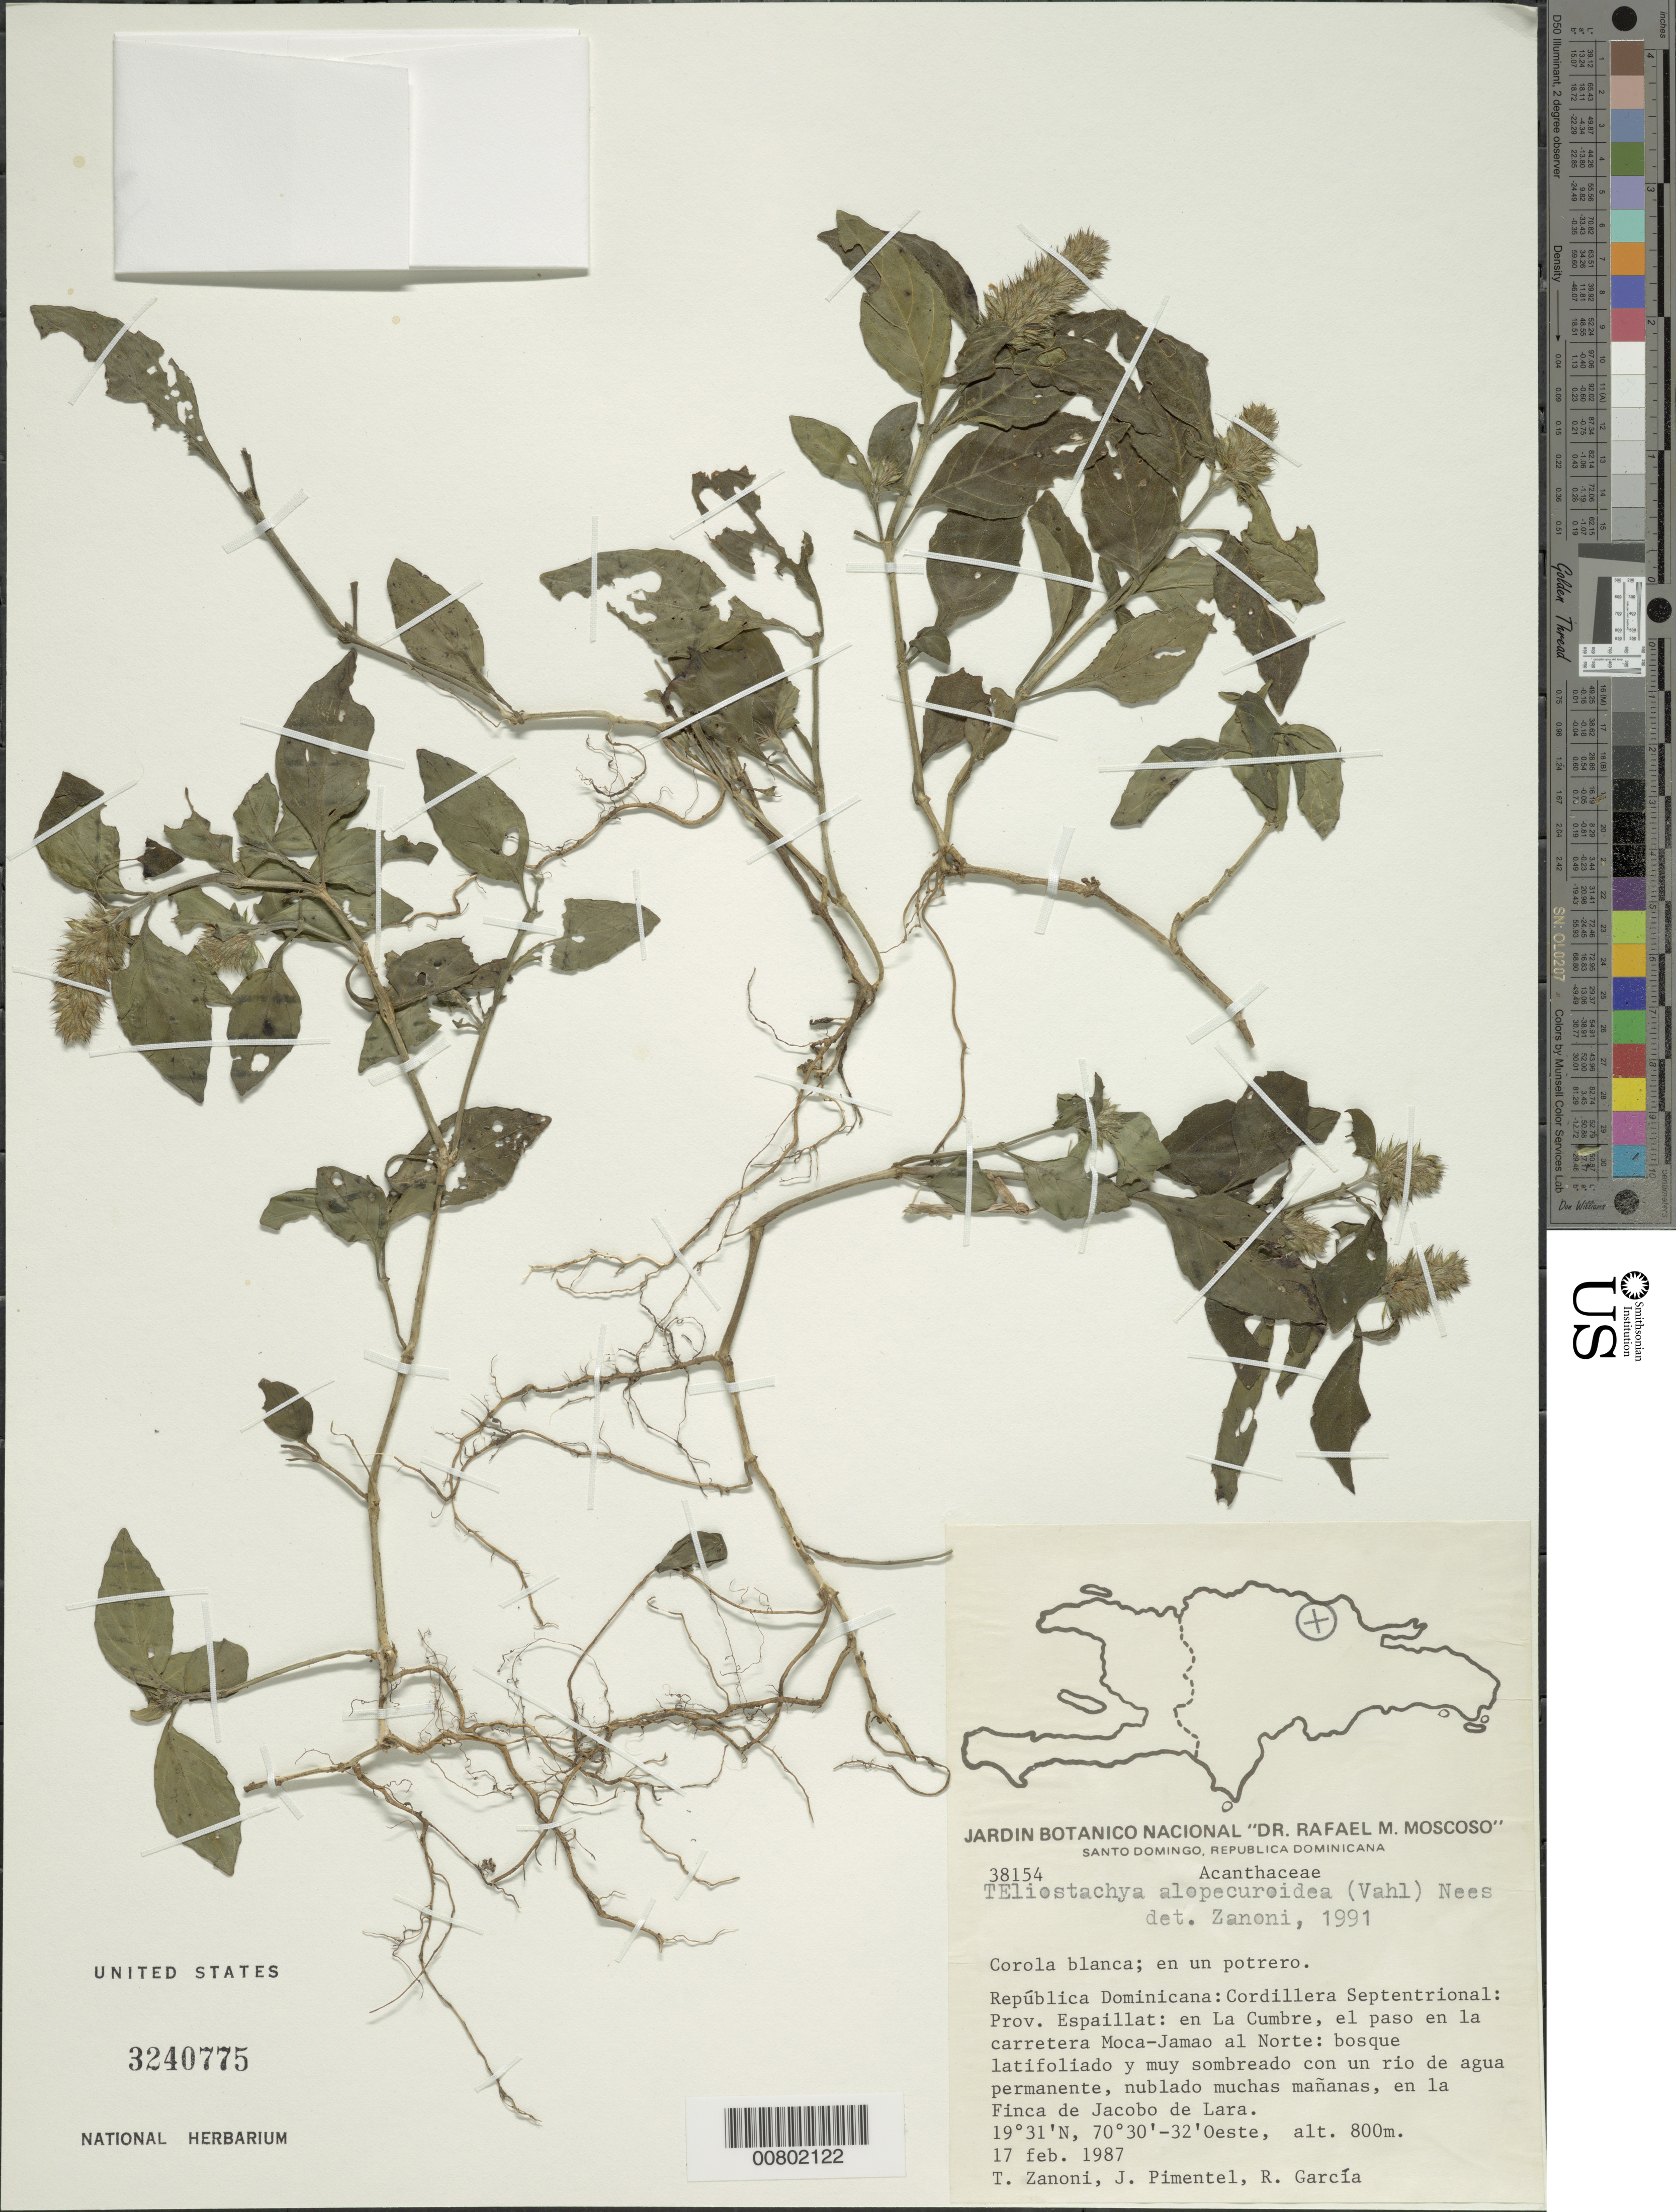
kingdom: Plantae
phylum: Tracheophyta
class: Magnoliopsida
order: Lamiales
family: Acanthaceae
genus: Teliostachya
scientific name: Teliostachya alopecuroidea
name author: (Vahl) Nees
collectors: T. A. Zanoni, J. Pimentel & R. G. García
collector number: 38154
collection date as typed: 17 Feb 1987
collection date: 1987-02-17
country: Dominican Republic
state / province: Espaillat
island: Hispaniola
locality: Cordillera Septentrional, en La Cumbre, el paso en la carretera Moca-Jamao al Norte, en la Finca de jacobo de Lara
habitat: En un potrero, en bosque latifoliado y muy sombreado con un rio de agua permanente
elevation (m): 800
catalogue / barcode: US 3240775